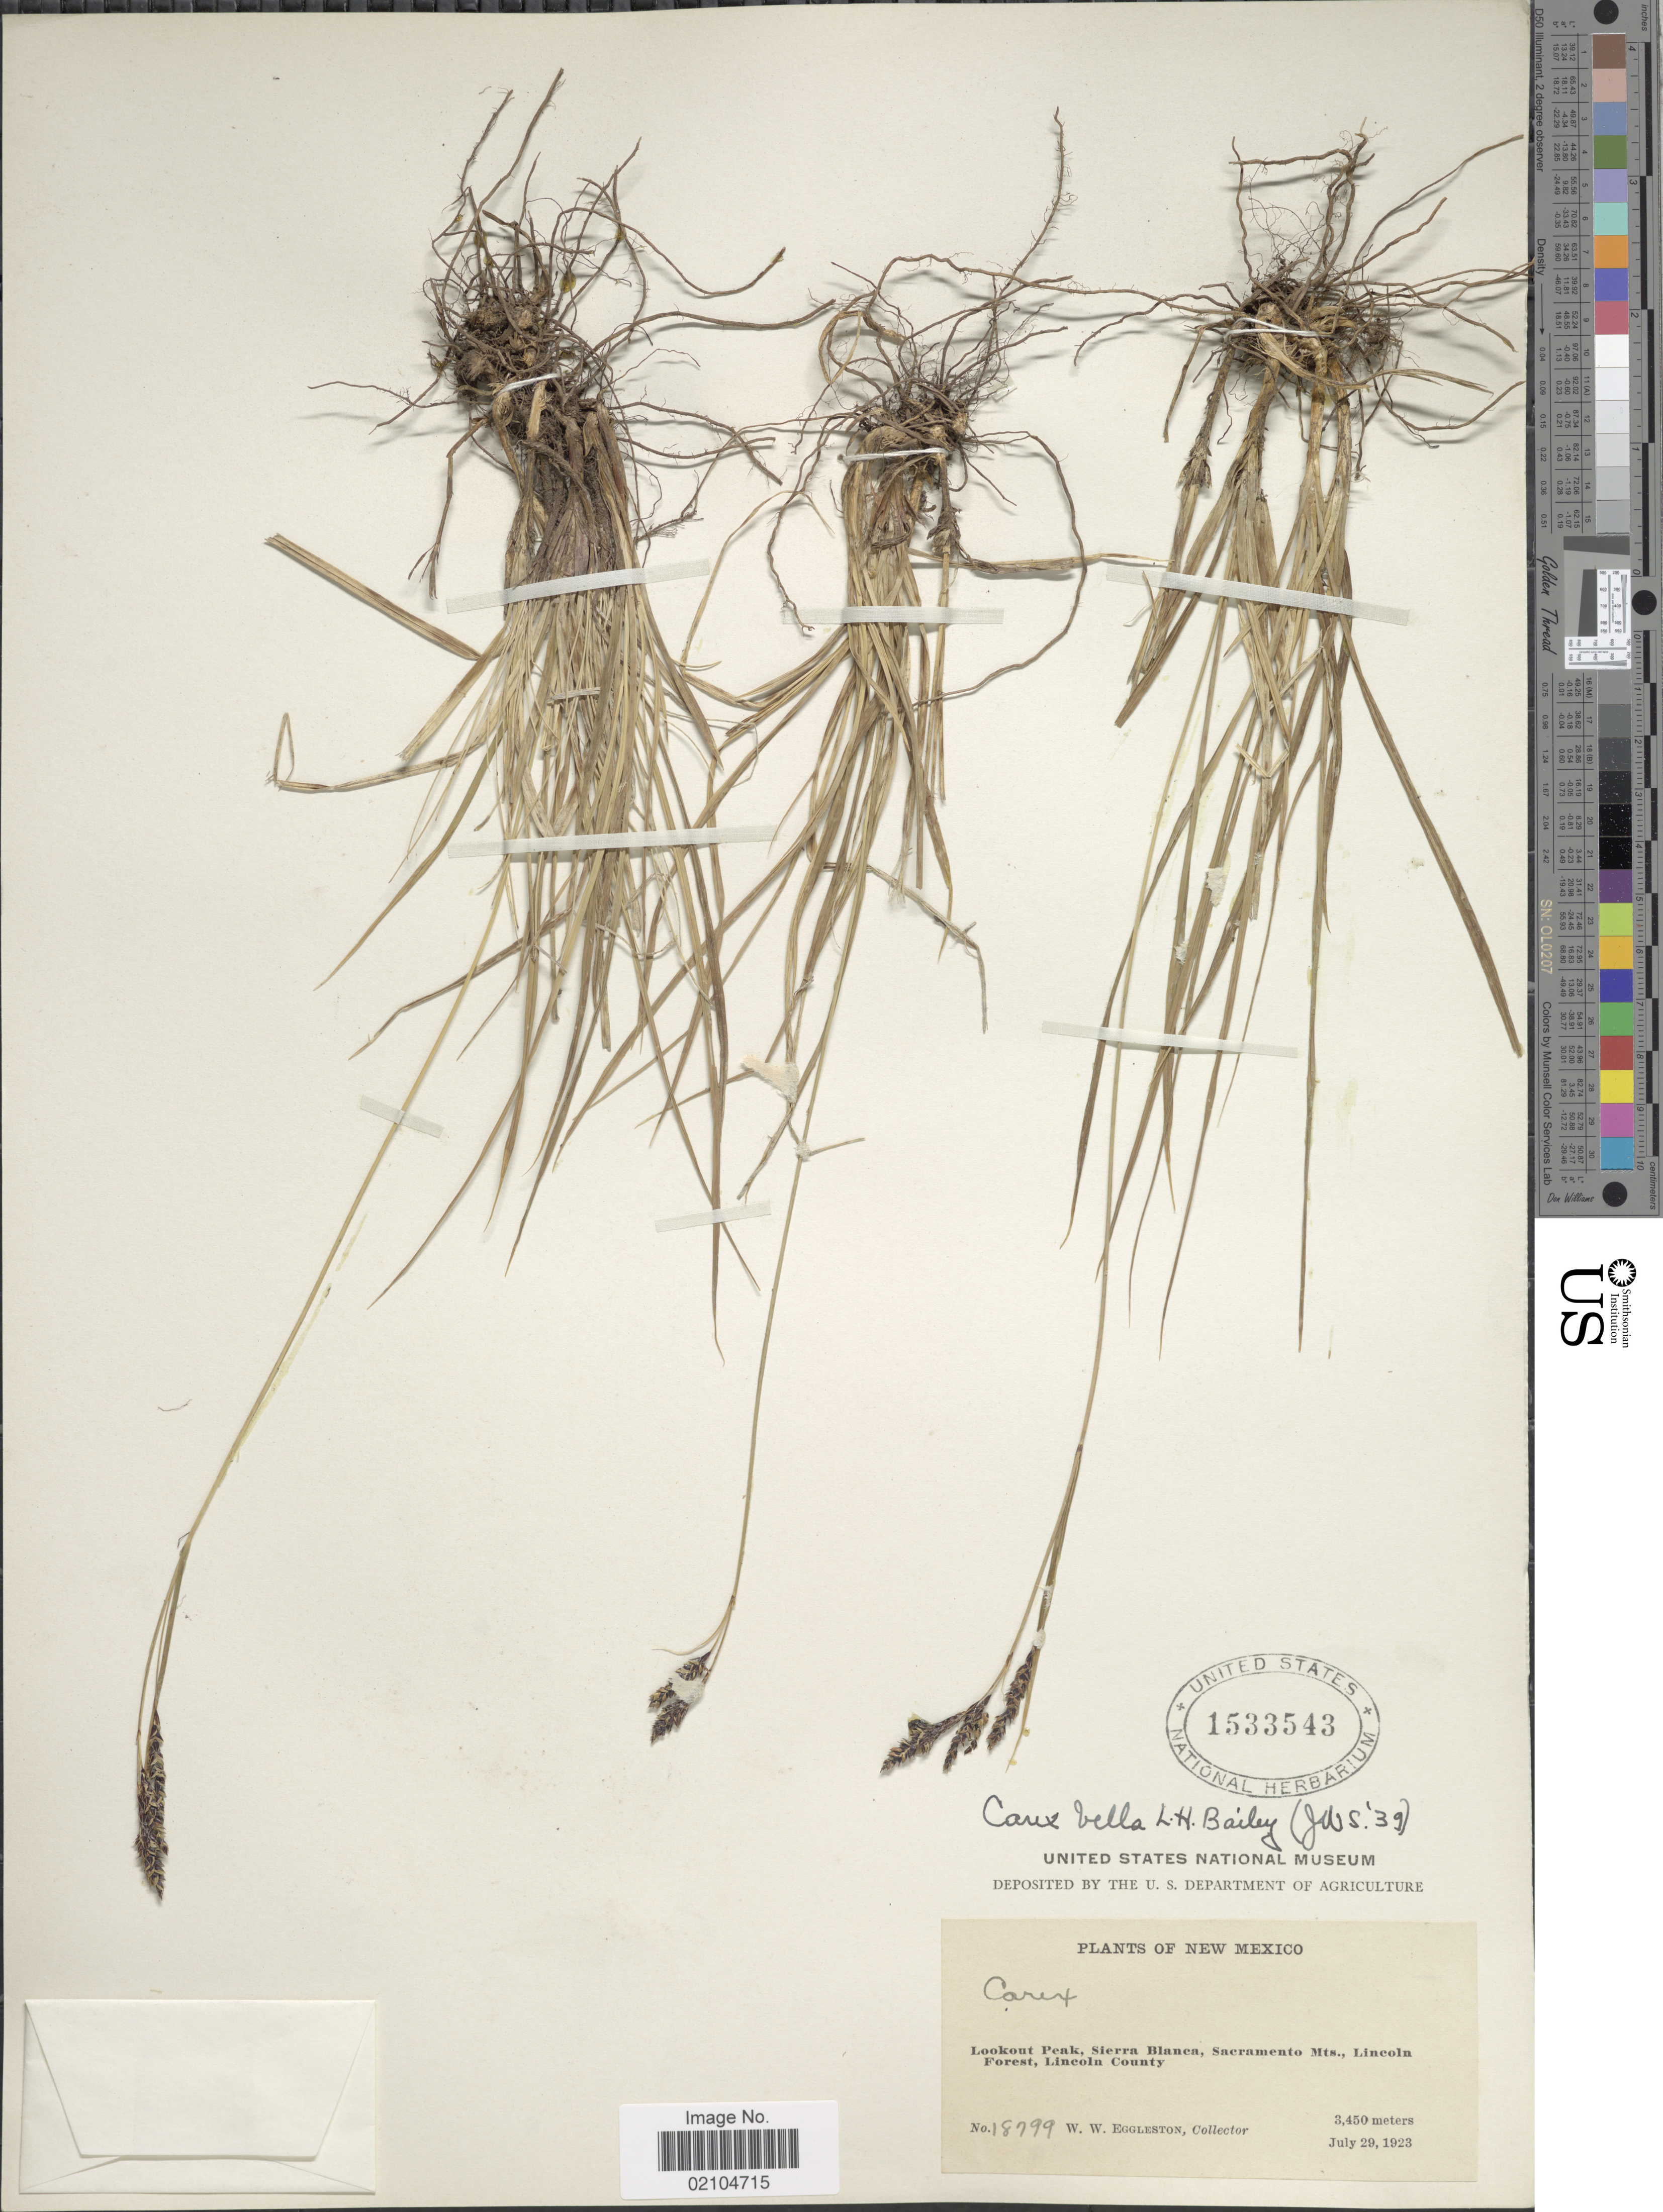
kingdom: Plantae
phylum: Tracheophyta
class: Liliopsida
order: Poales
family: Cyperaceae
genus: Carex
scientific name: Carex bella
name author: L.H. Bailey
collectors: W. W. Eggleston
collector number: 18799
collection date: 1923-07-29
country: United States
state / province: New Mexico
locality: Lookout Peak, Sierra Blanca, Sacremento Mts., Lincoln Forest, Lincoln County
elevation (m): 3450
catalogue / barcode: US 1533543